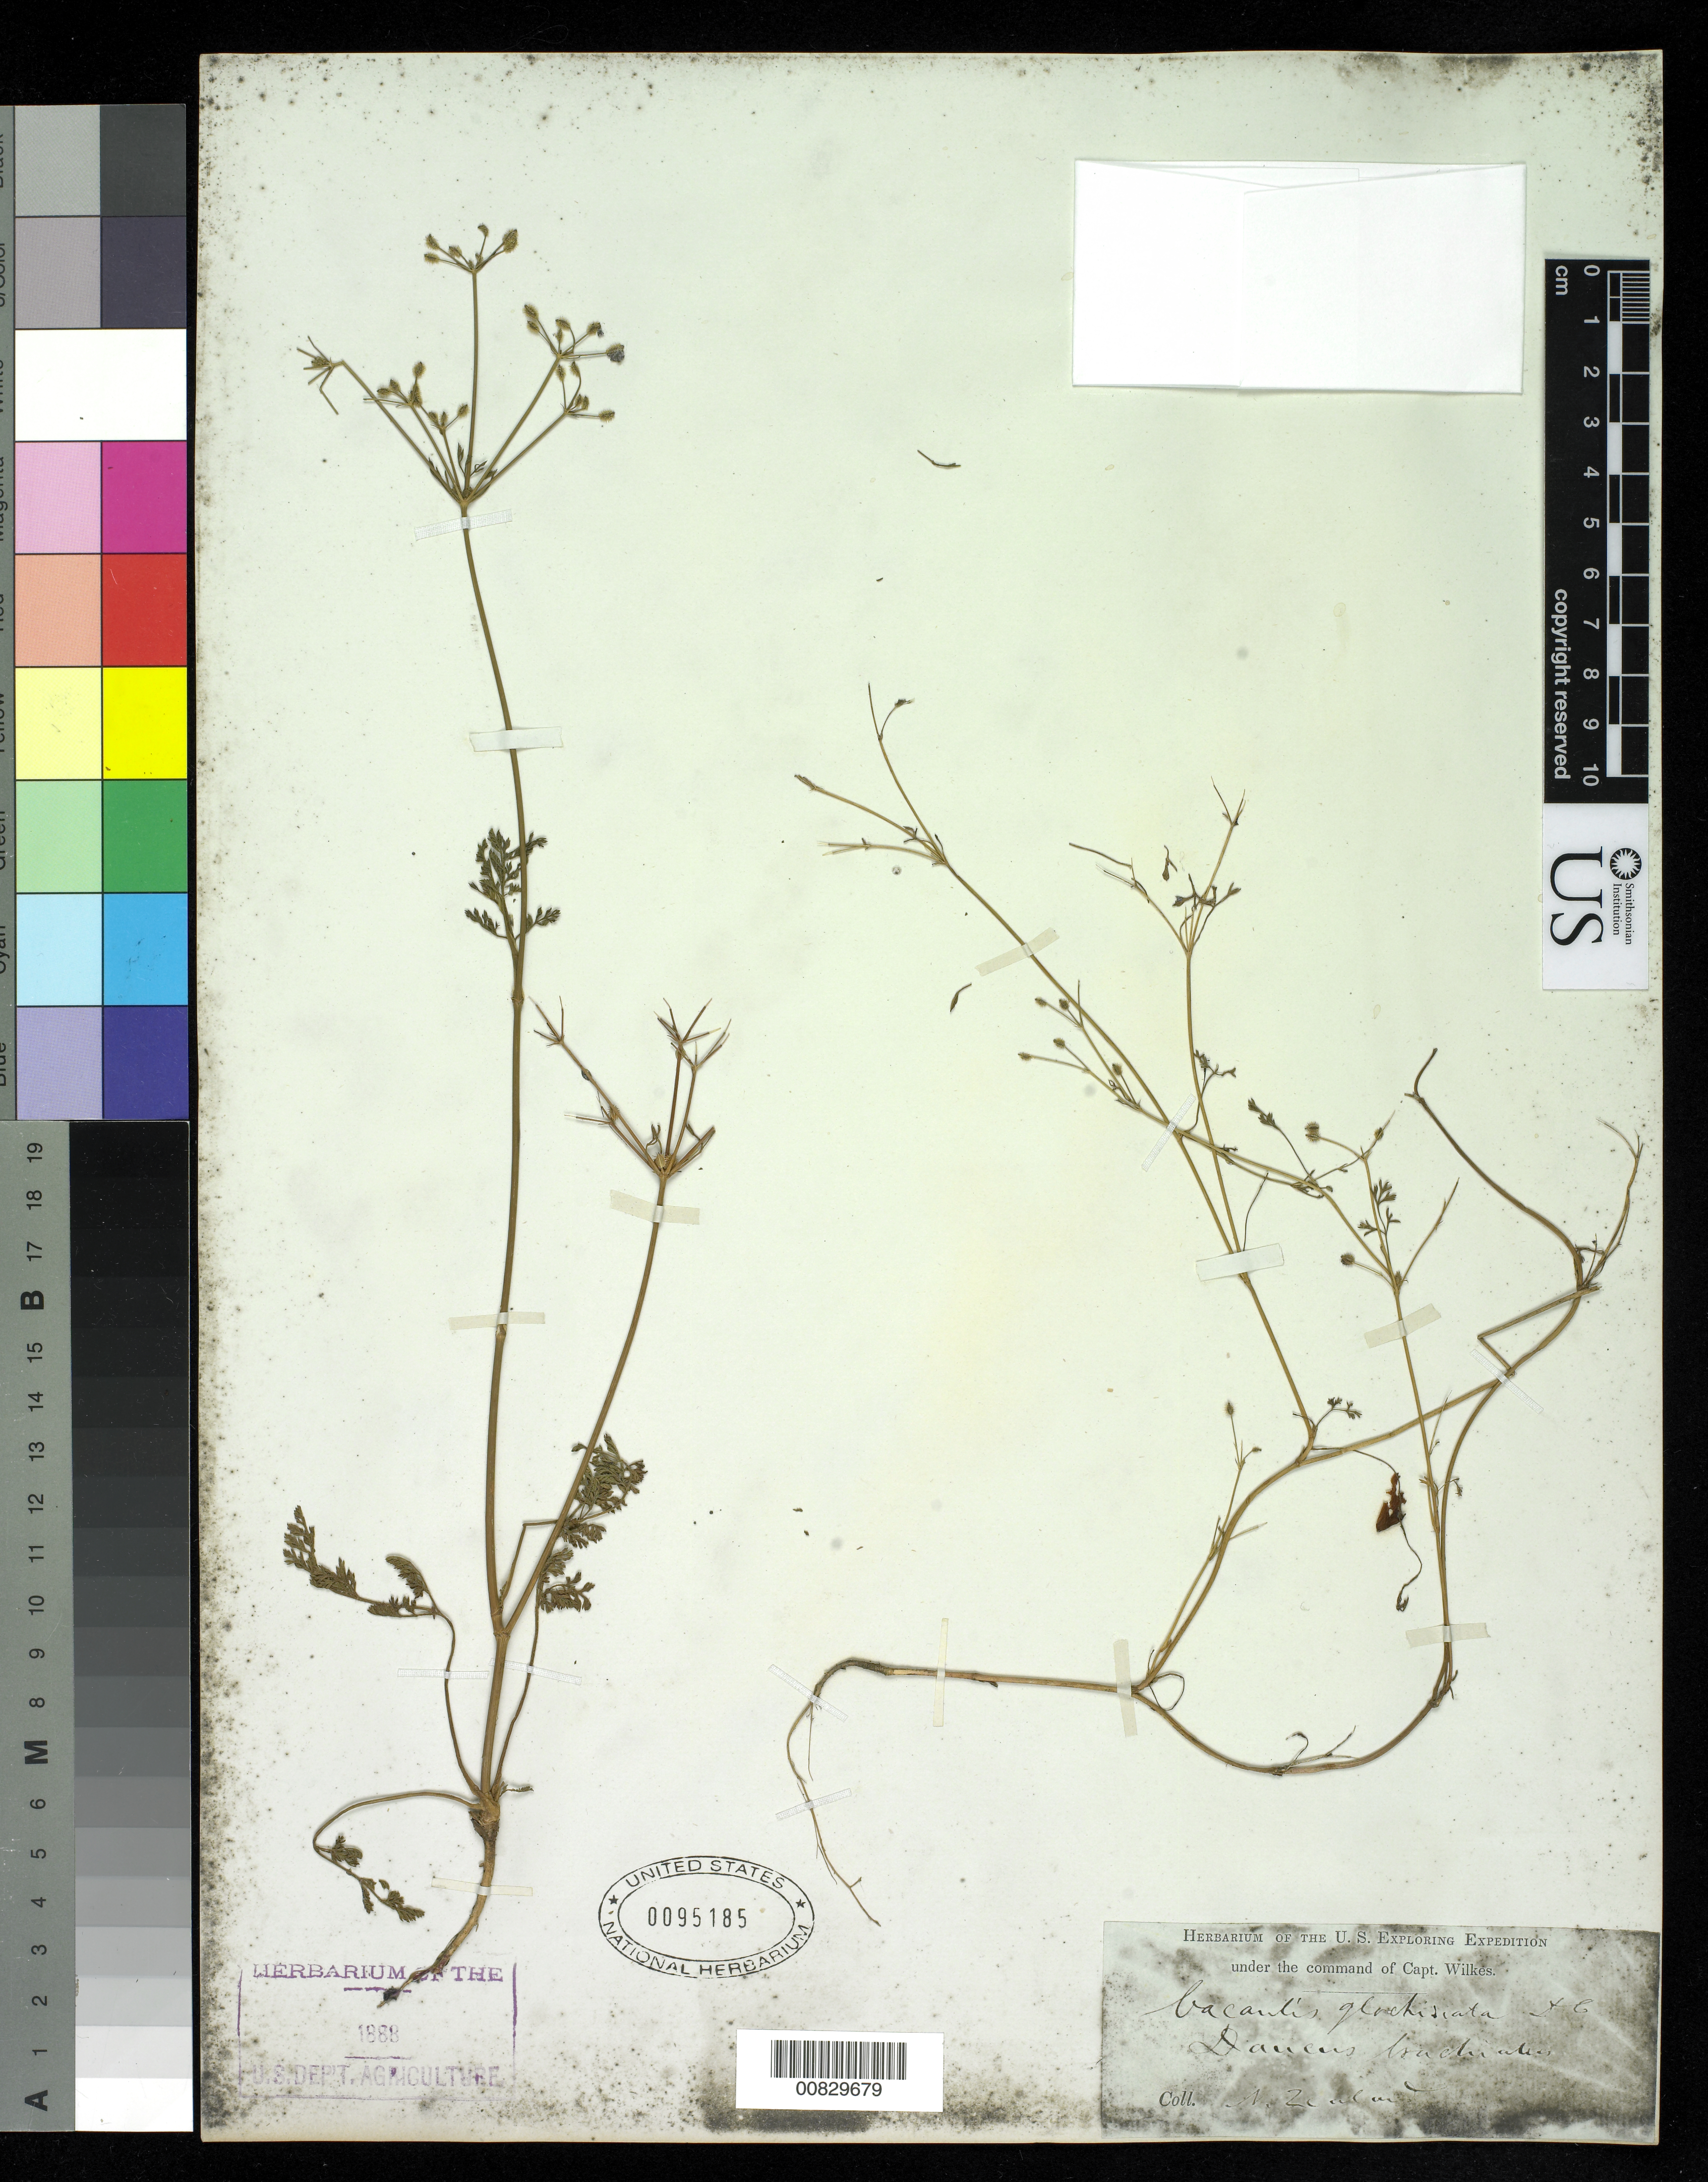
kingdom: Plantae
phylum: Tracheophyta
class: Magnoliopsida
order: Apiales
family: Apiaceae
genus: Daucus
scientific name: Daucus glochidiatus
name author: (Labill.) Fisch. et al.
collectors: Wilkes Explor. Exped.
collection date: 1838/1842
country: New Zealand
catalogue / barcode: US 95185